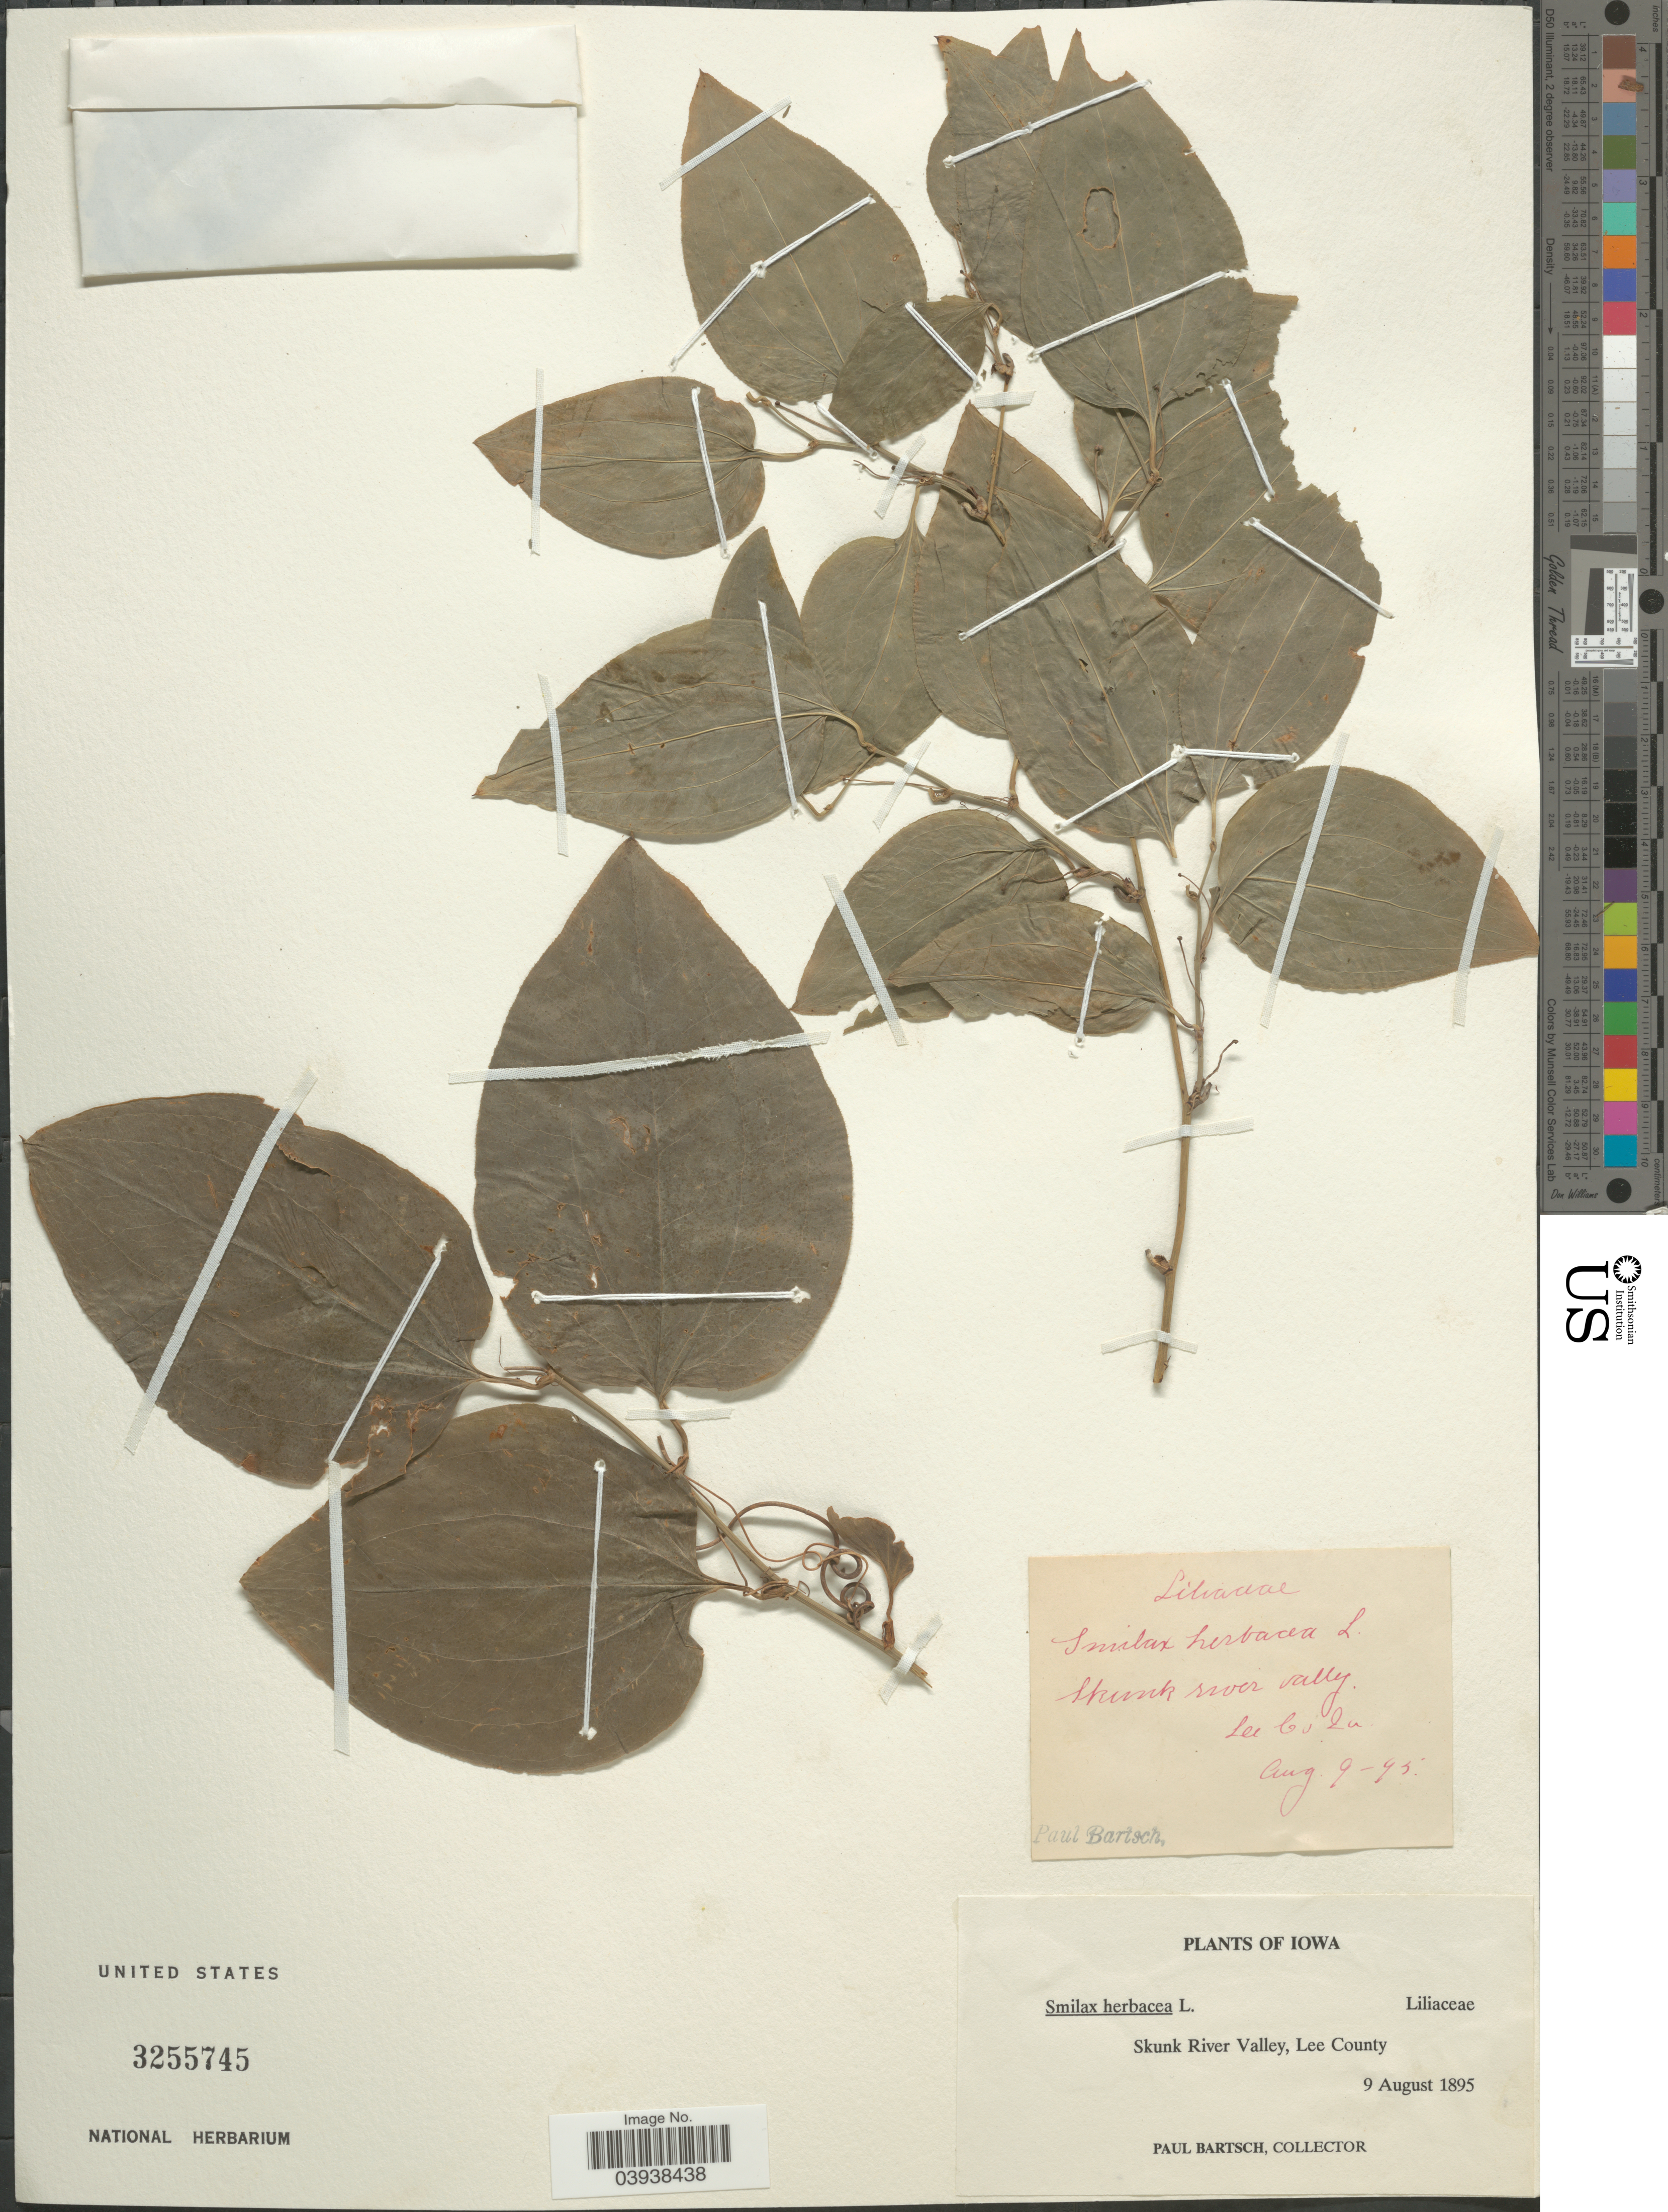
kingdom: Plantae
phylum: Tracheophyta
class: Liliopsida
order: Liliales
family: Smilacaceae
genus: Smilax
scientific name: Smilax herbacea var. lasioneuron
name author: (Hook.) A. DC.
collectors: P. Bartsch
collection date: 1895-08-09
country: United States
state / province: Iowa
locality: Skunk River Valley, Lee County.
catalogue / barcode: US 3255745